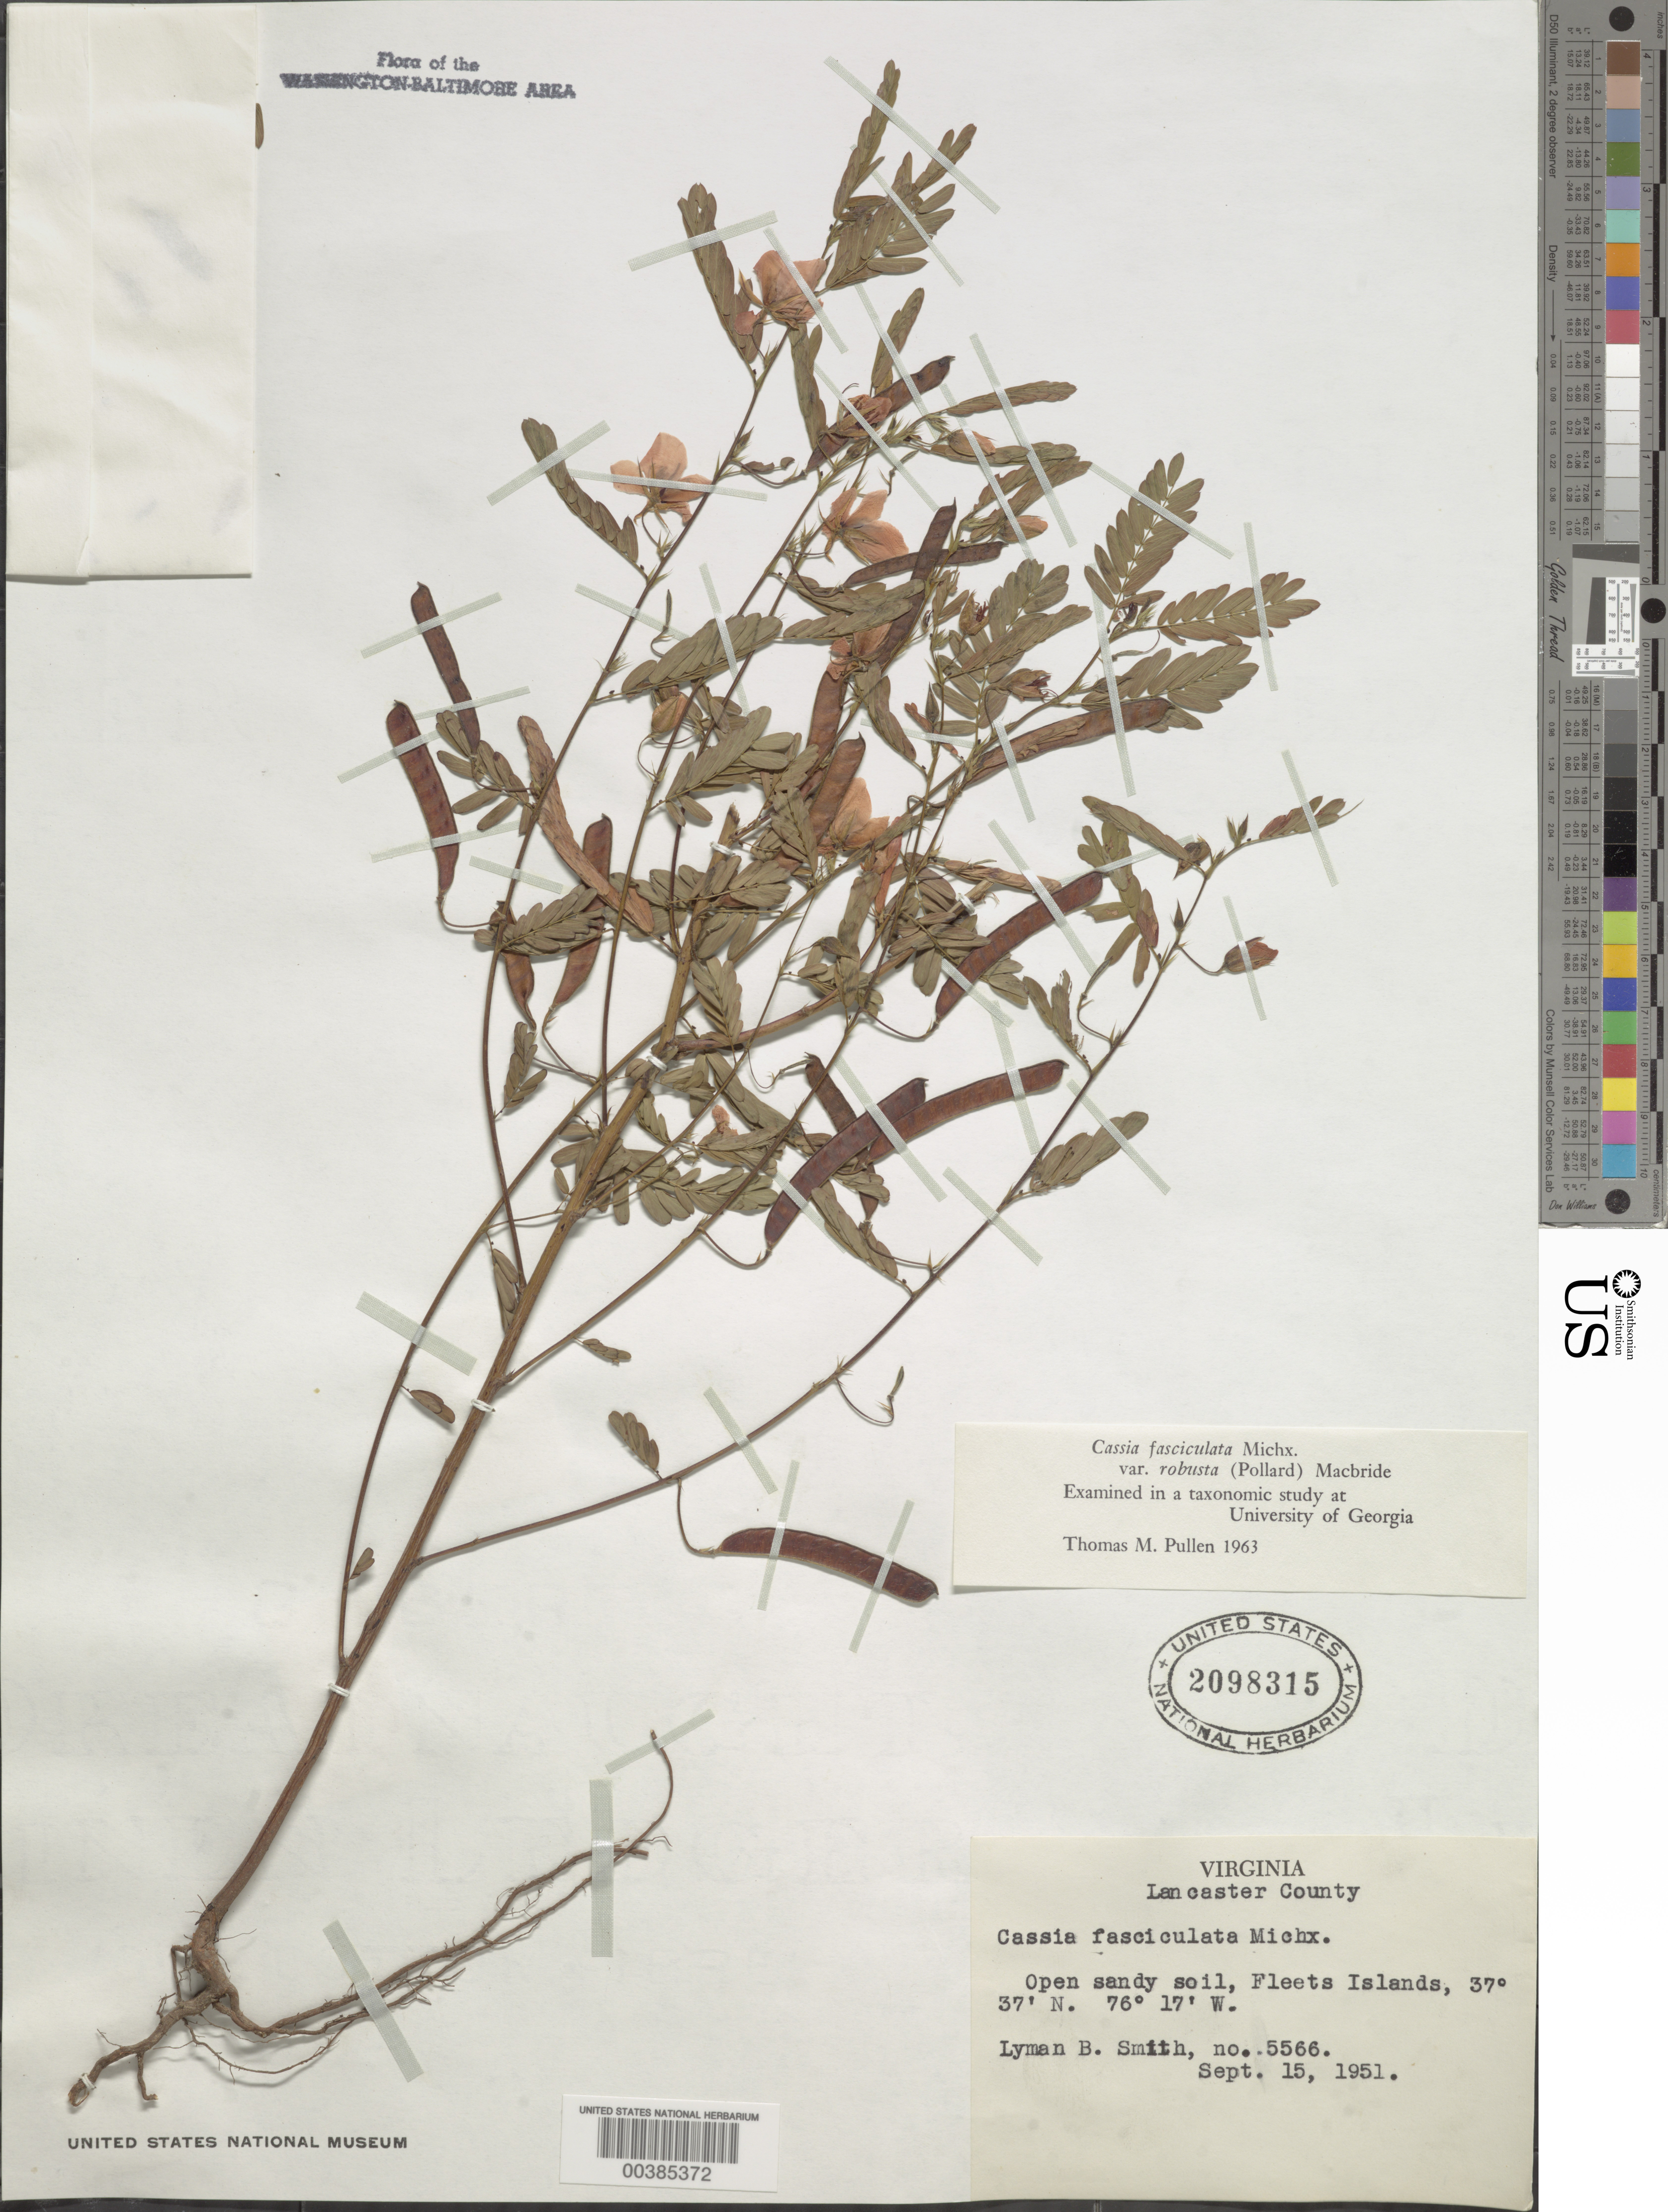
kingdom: Plantae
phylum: Tracheophyta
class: Magnoliopsida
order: Fabales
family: Fabaceae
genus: Chamaecrista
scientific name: Chamaecrista fasciculata var. robusta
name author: (Pollard) Moldenke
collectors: L. Smith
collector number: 5566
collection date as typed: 15 Sep 1951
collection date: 1951-09-15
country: United States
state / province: Virginia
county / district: Lancaster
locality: Fleets Island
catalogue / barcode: US 2098315